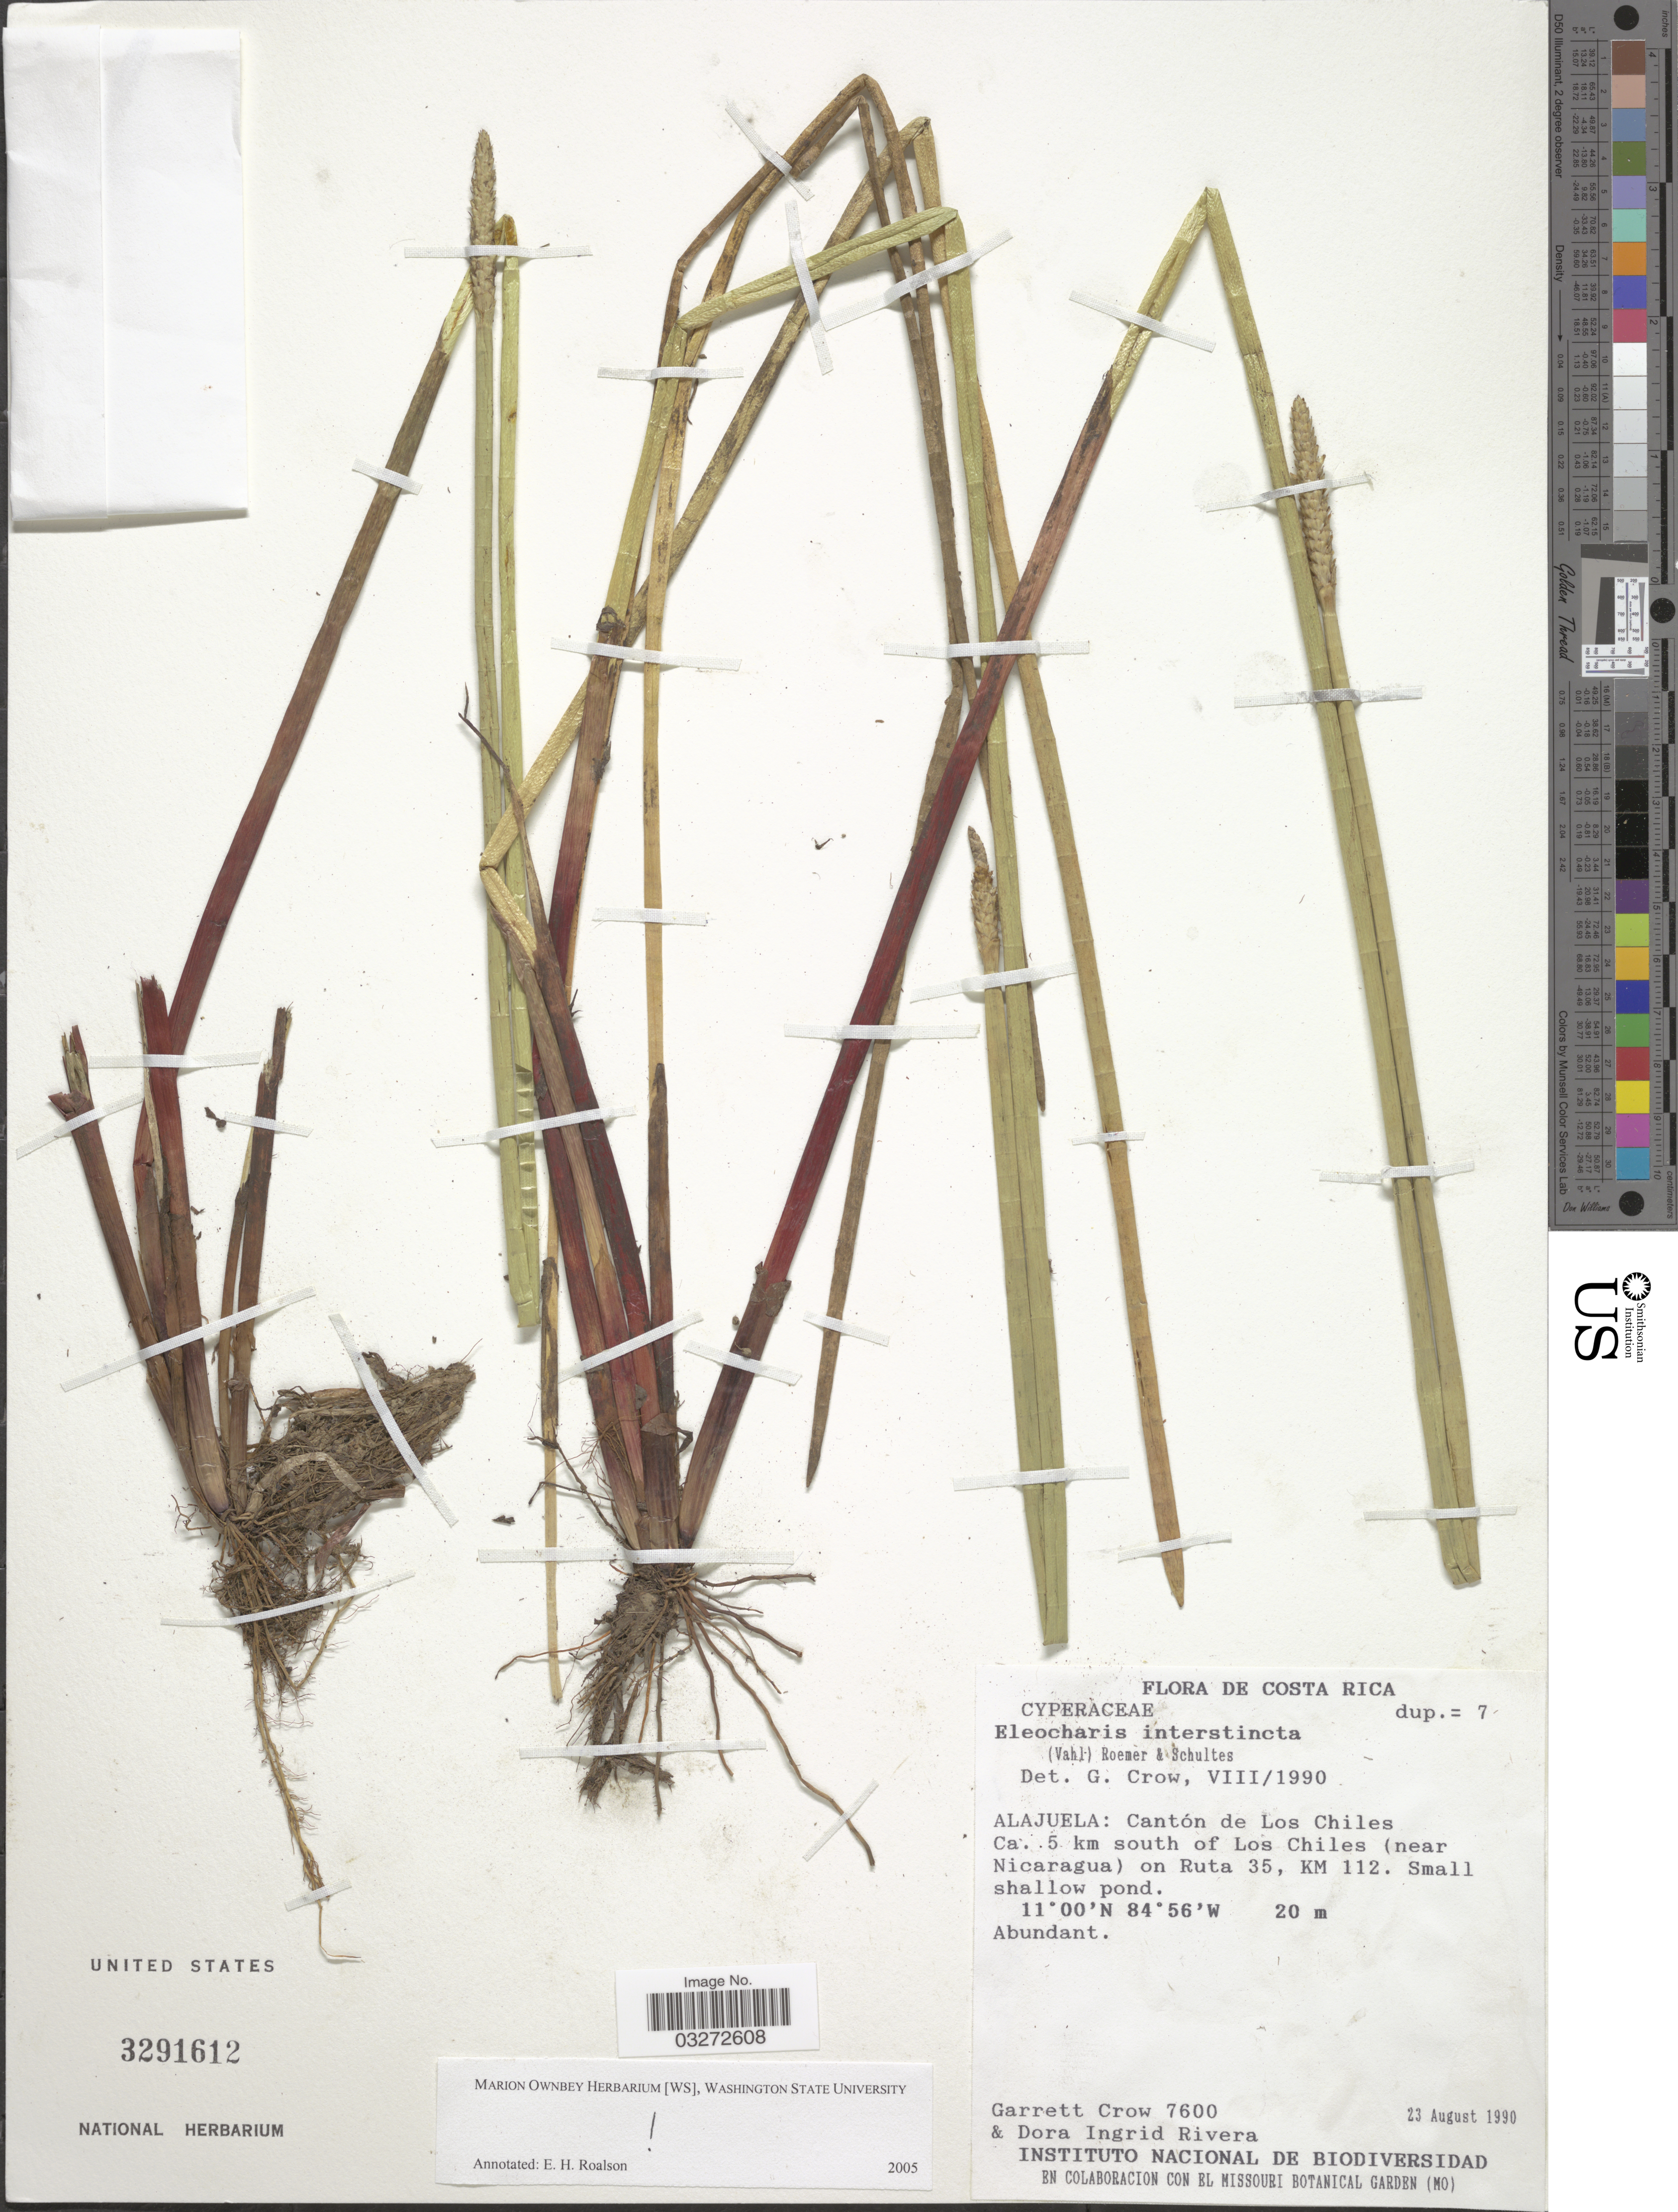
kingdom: Plantae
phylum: Tracheophyta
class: Liliopsida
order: Poales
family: Cyperaceae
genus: Eleocharis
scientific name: Eleocharis interstincta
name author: (Vahl) Roem. & Schult.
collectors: G. E. Crow & D. I. Rivera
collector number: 7600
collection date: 1990-08-23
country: Costa Rica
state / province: Alajuela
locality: Cantón de Los Chiles Ca. 5 km south of Los Chiles (near Nicaragua) on Ruta 35, KM 112.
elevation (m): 20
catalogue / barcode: US 3291612